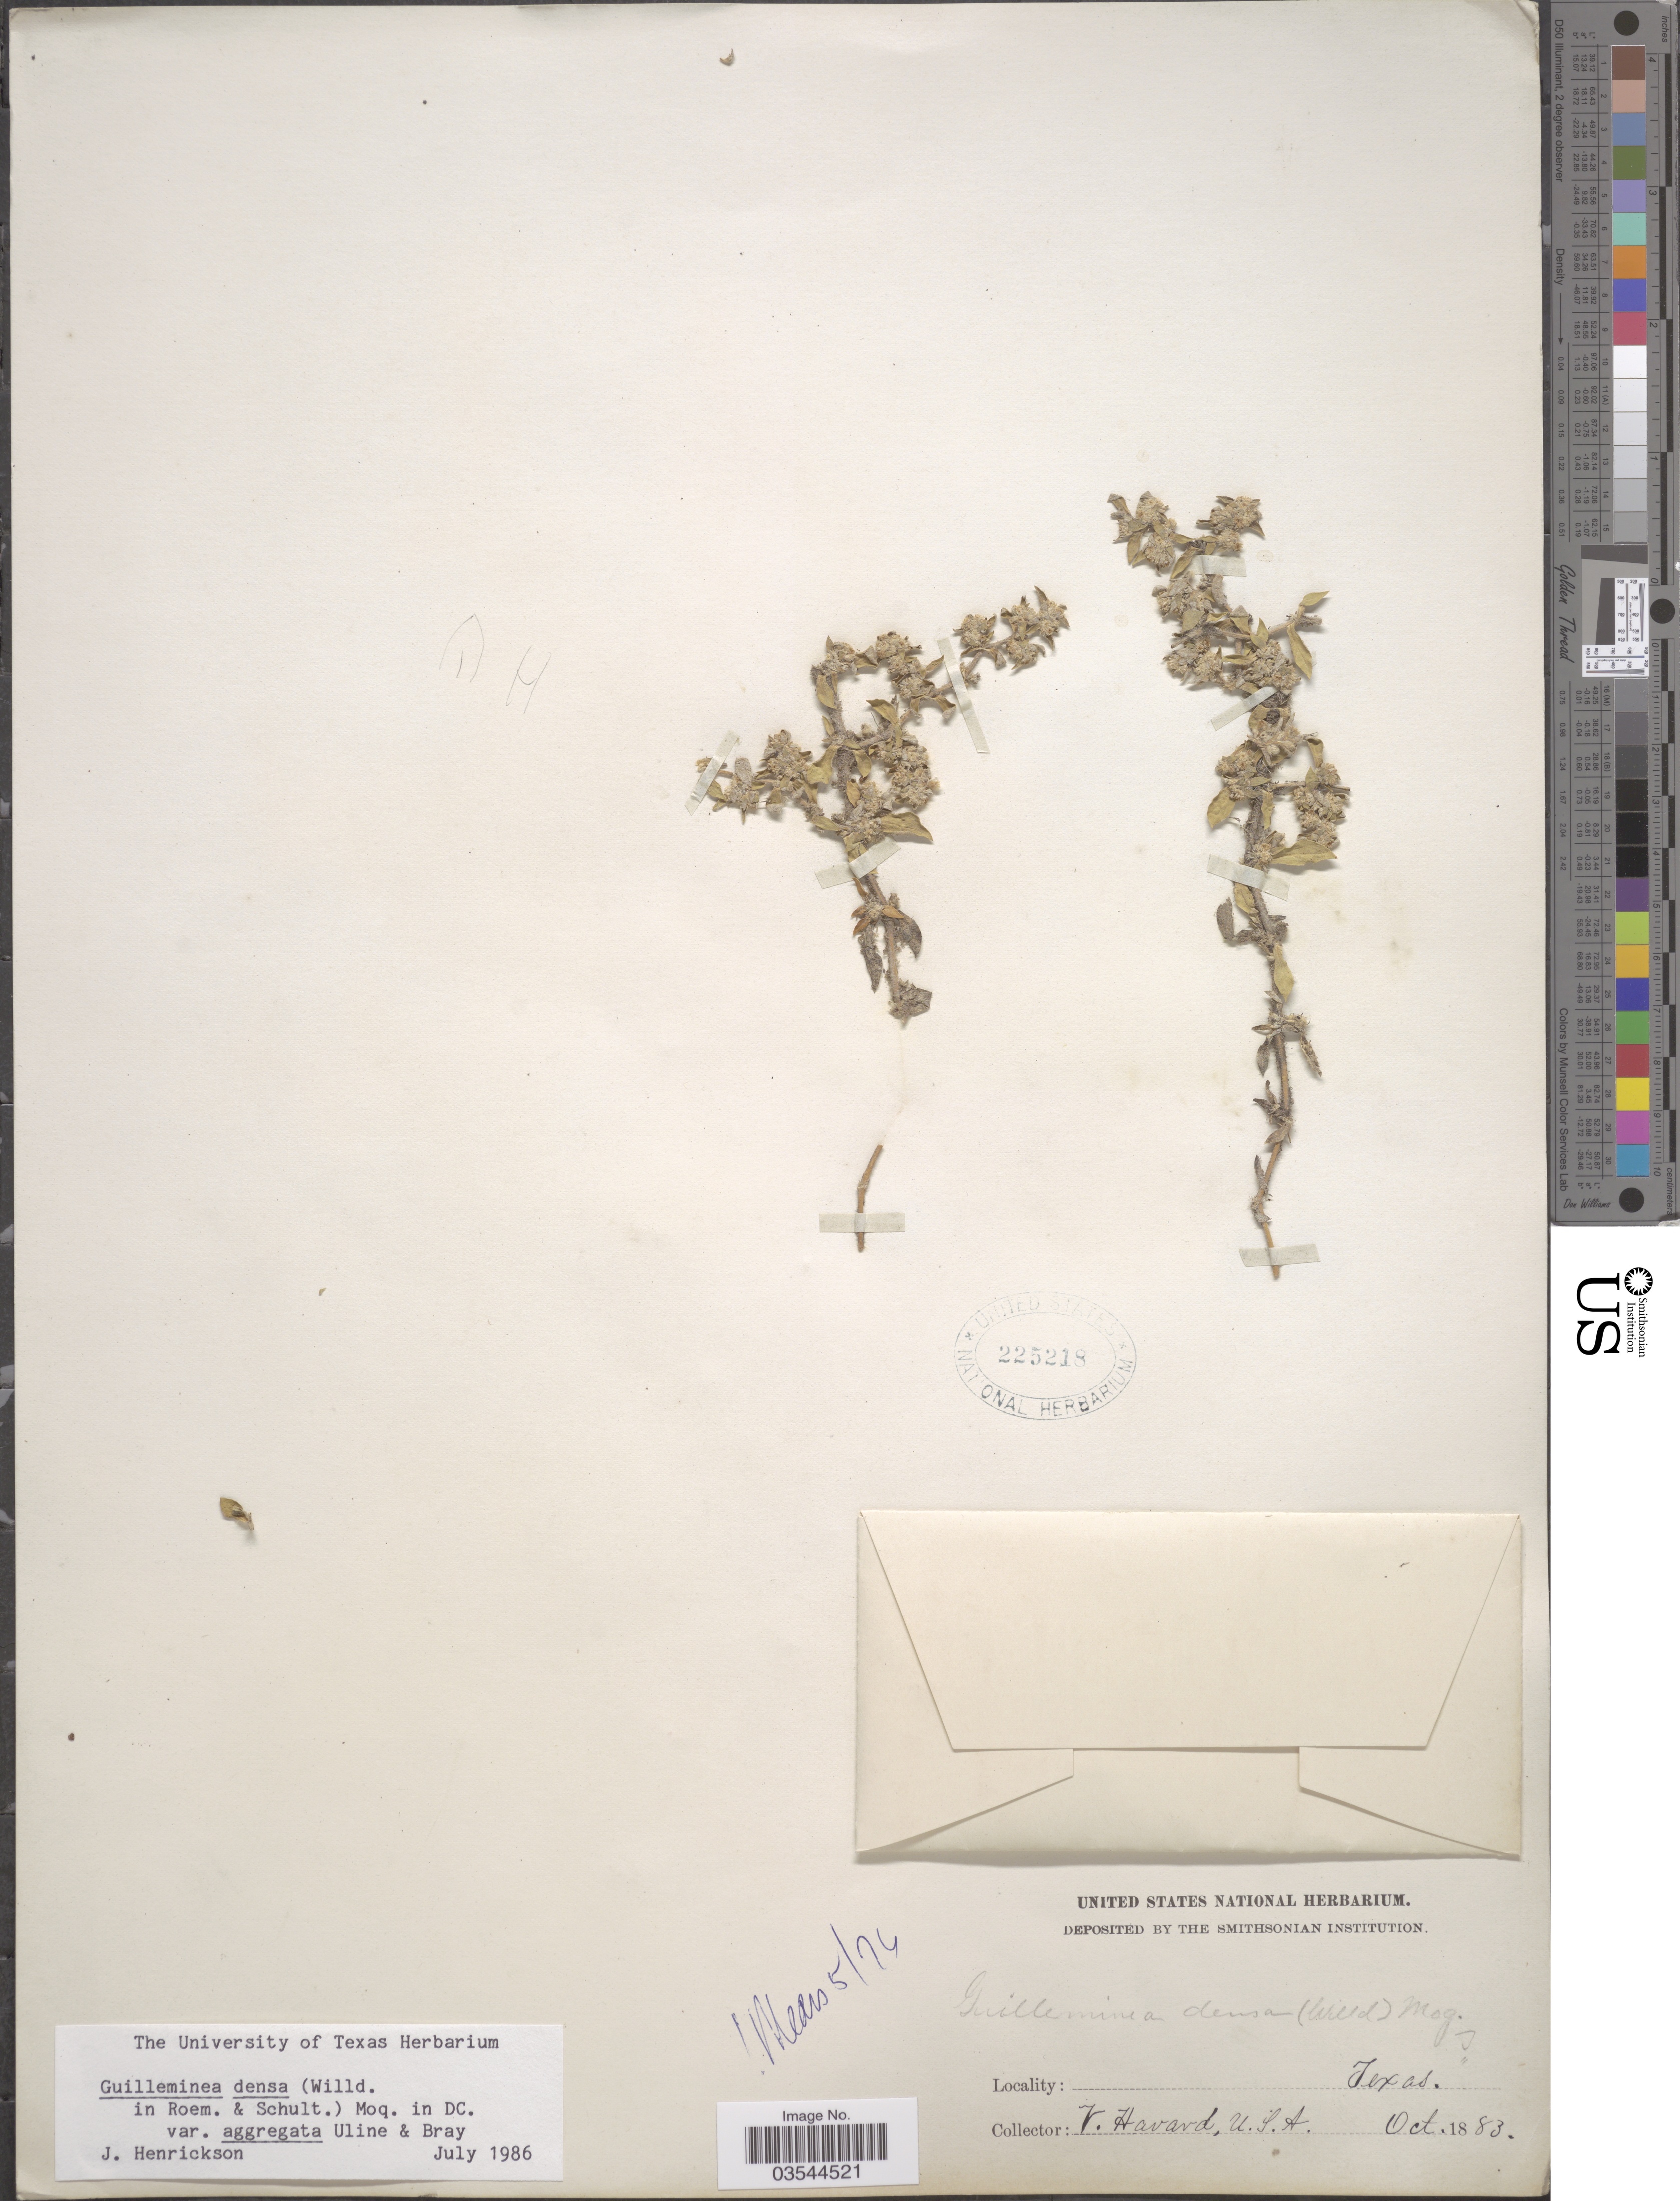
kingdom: Plantae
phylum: Tracheophyta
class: Magnoliopsida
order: Caryophyllales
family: Amaranthaceae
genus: Guilleminea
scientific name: Guilleminea densa var. aggregata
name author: Uline & W.L. Bray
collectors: V. Havard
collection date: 1883-10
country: United States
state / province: Texas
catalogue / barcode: US 225218